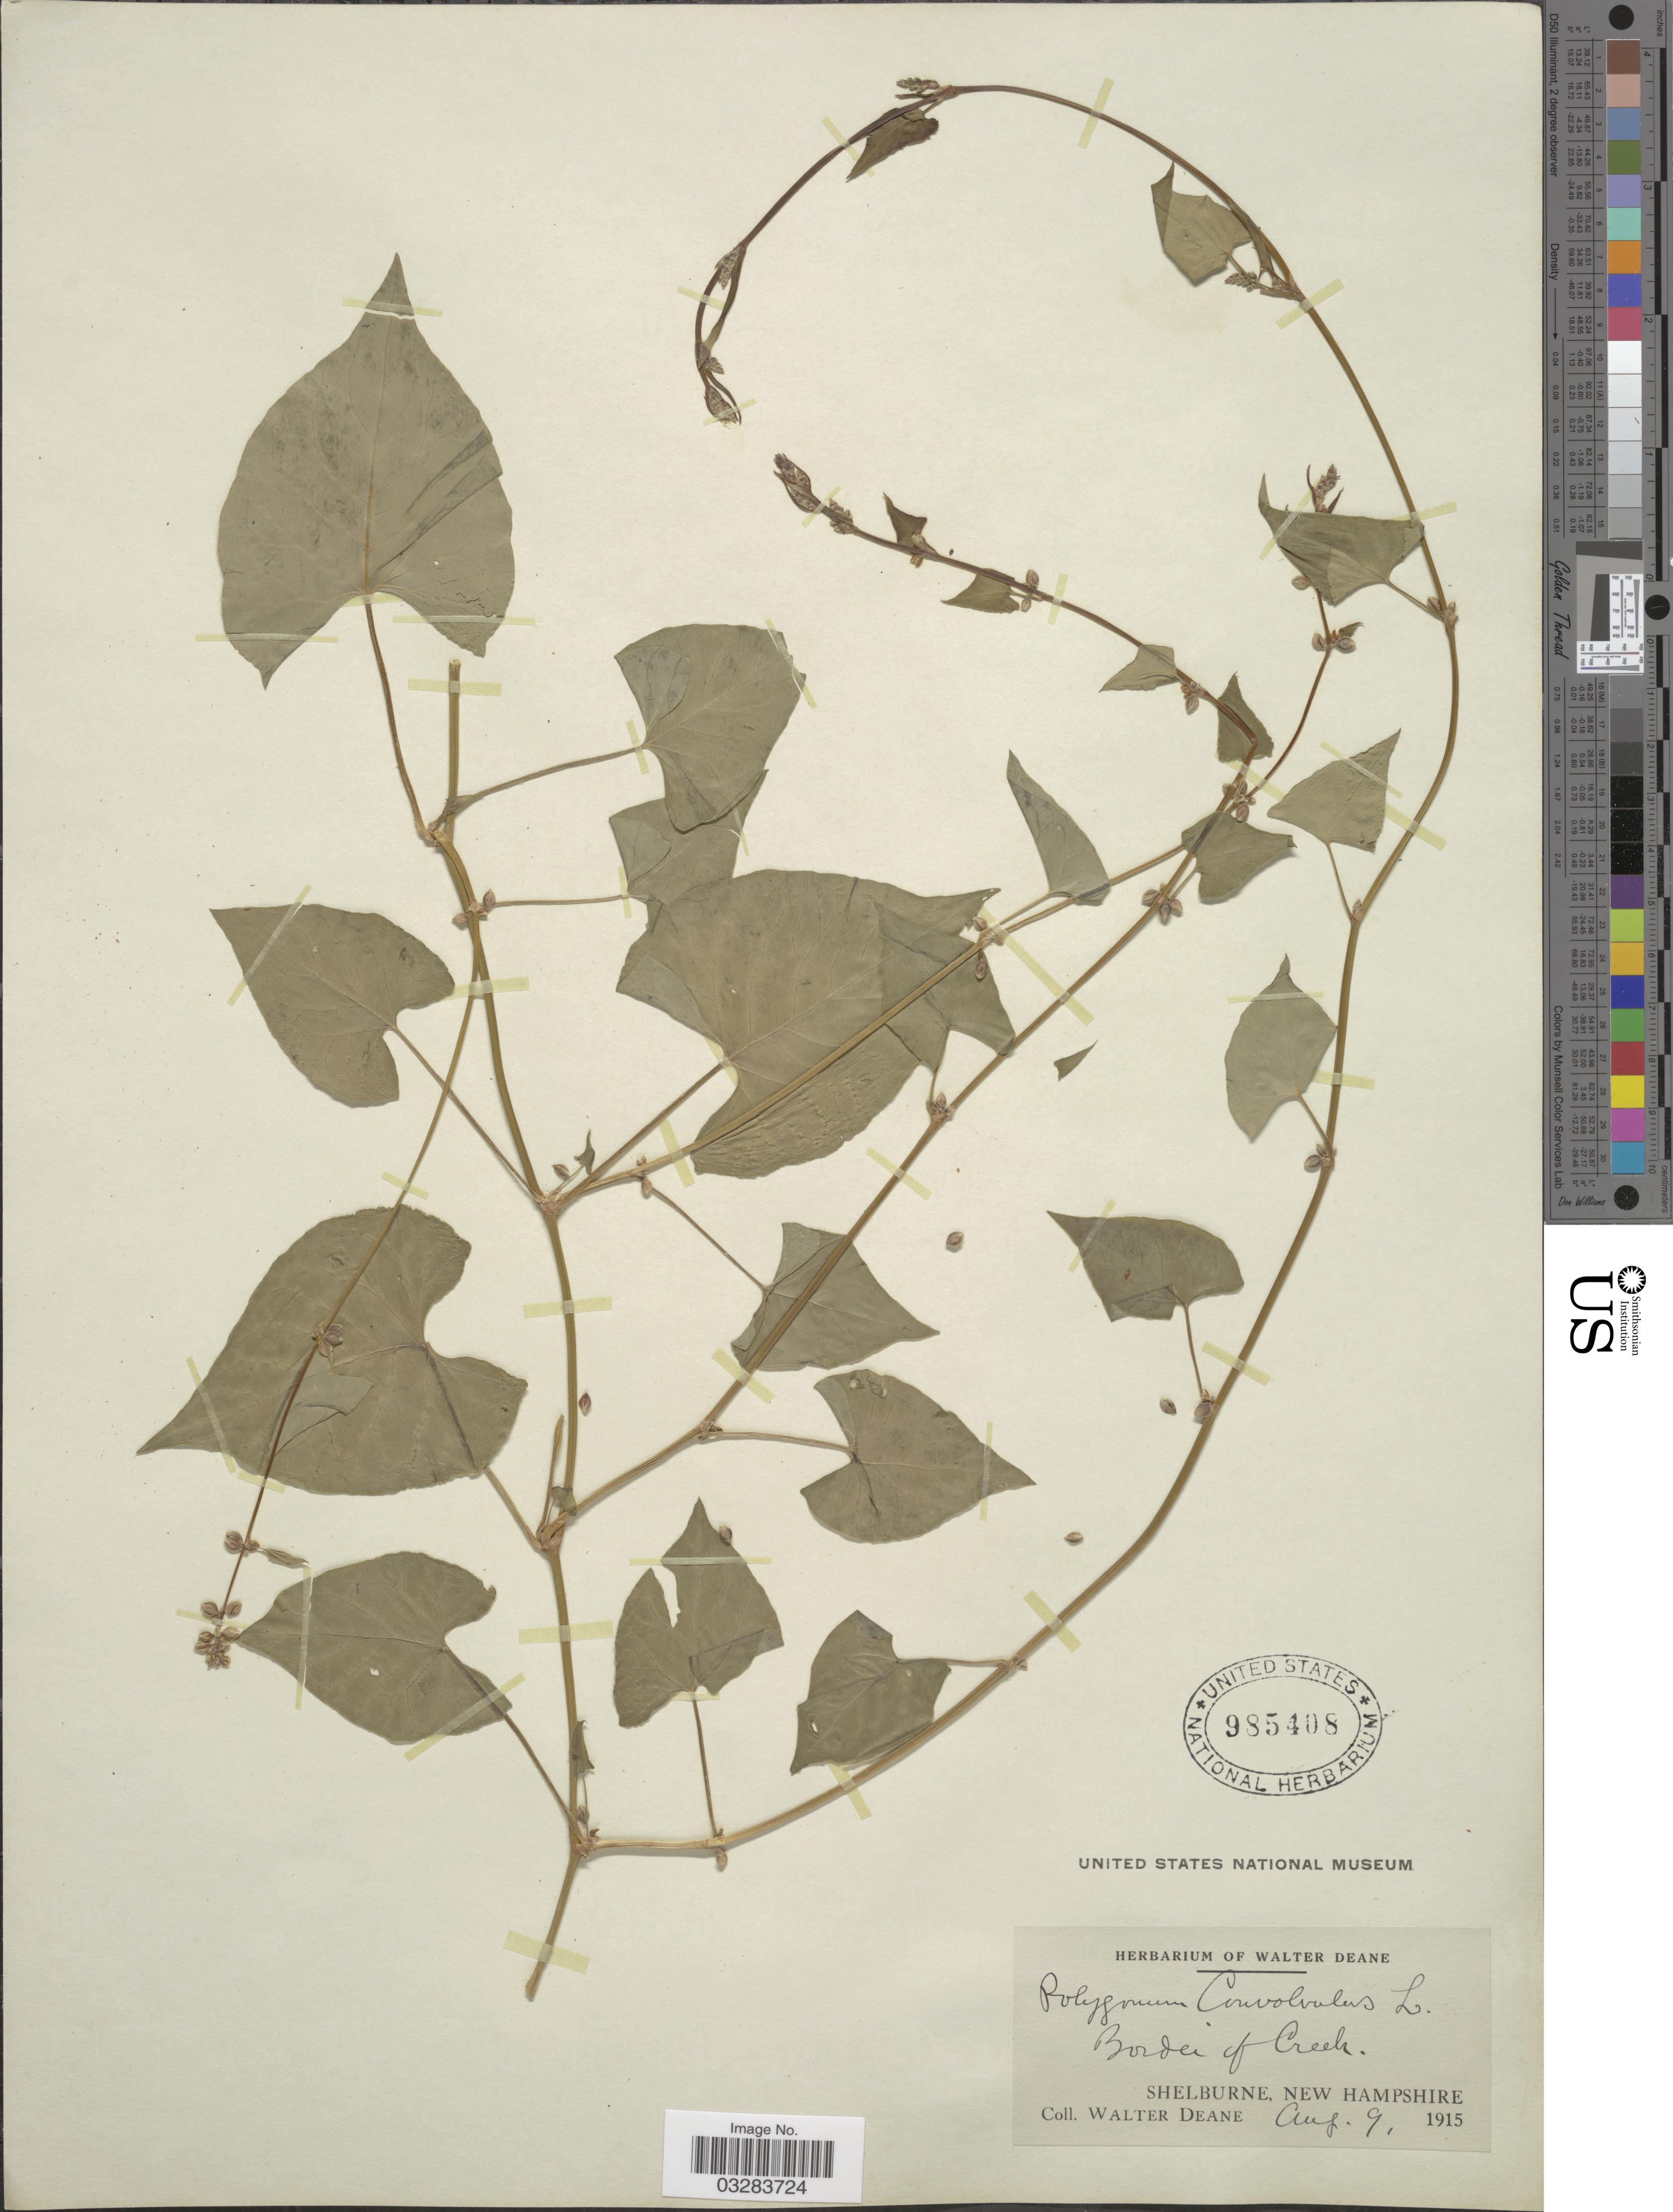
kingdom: Plantae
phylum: Tracheophyta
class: Magnoliopsida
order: Caryophyllales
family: Polygonaceae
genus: Rumex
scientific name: Rumex crispus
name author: L.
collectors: W. Deane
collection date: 1915-08-09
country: United States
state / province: New Hampshire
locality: Border of Creek, Shelburne.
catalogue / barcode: US 985408